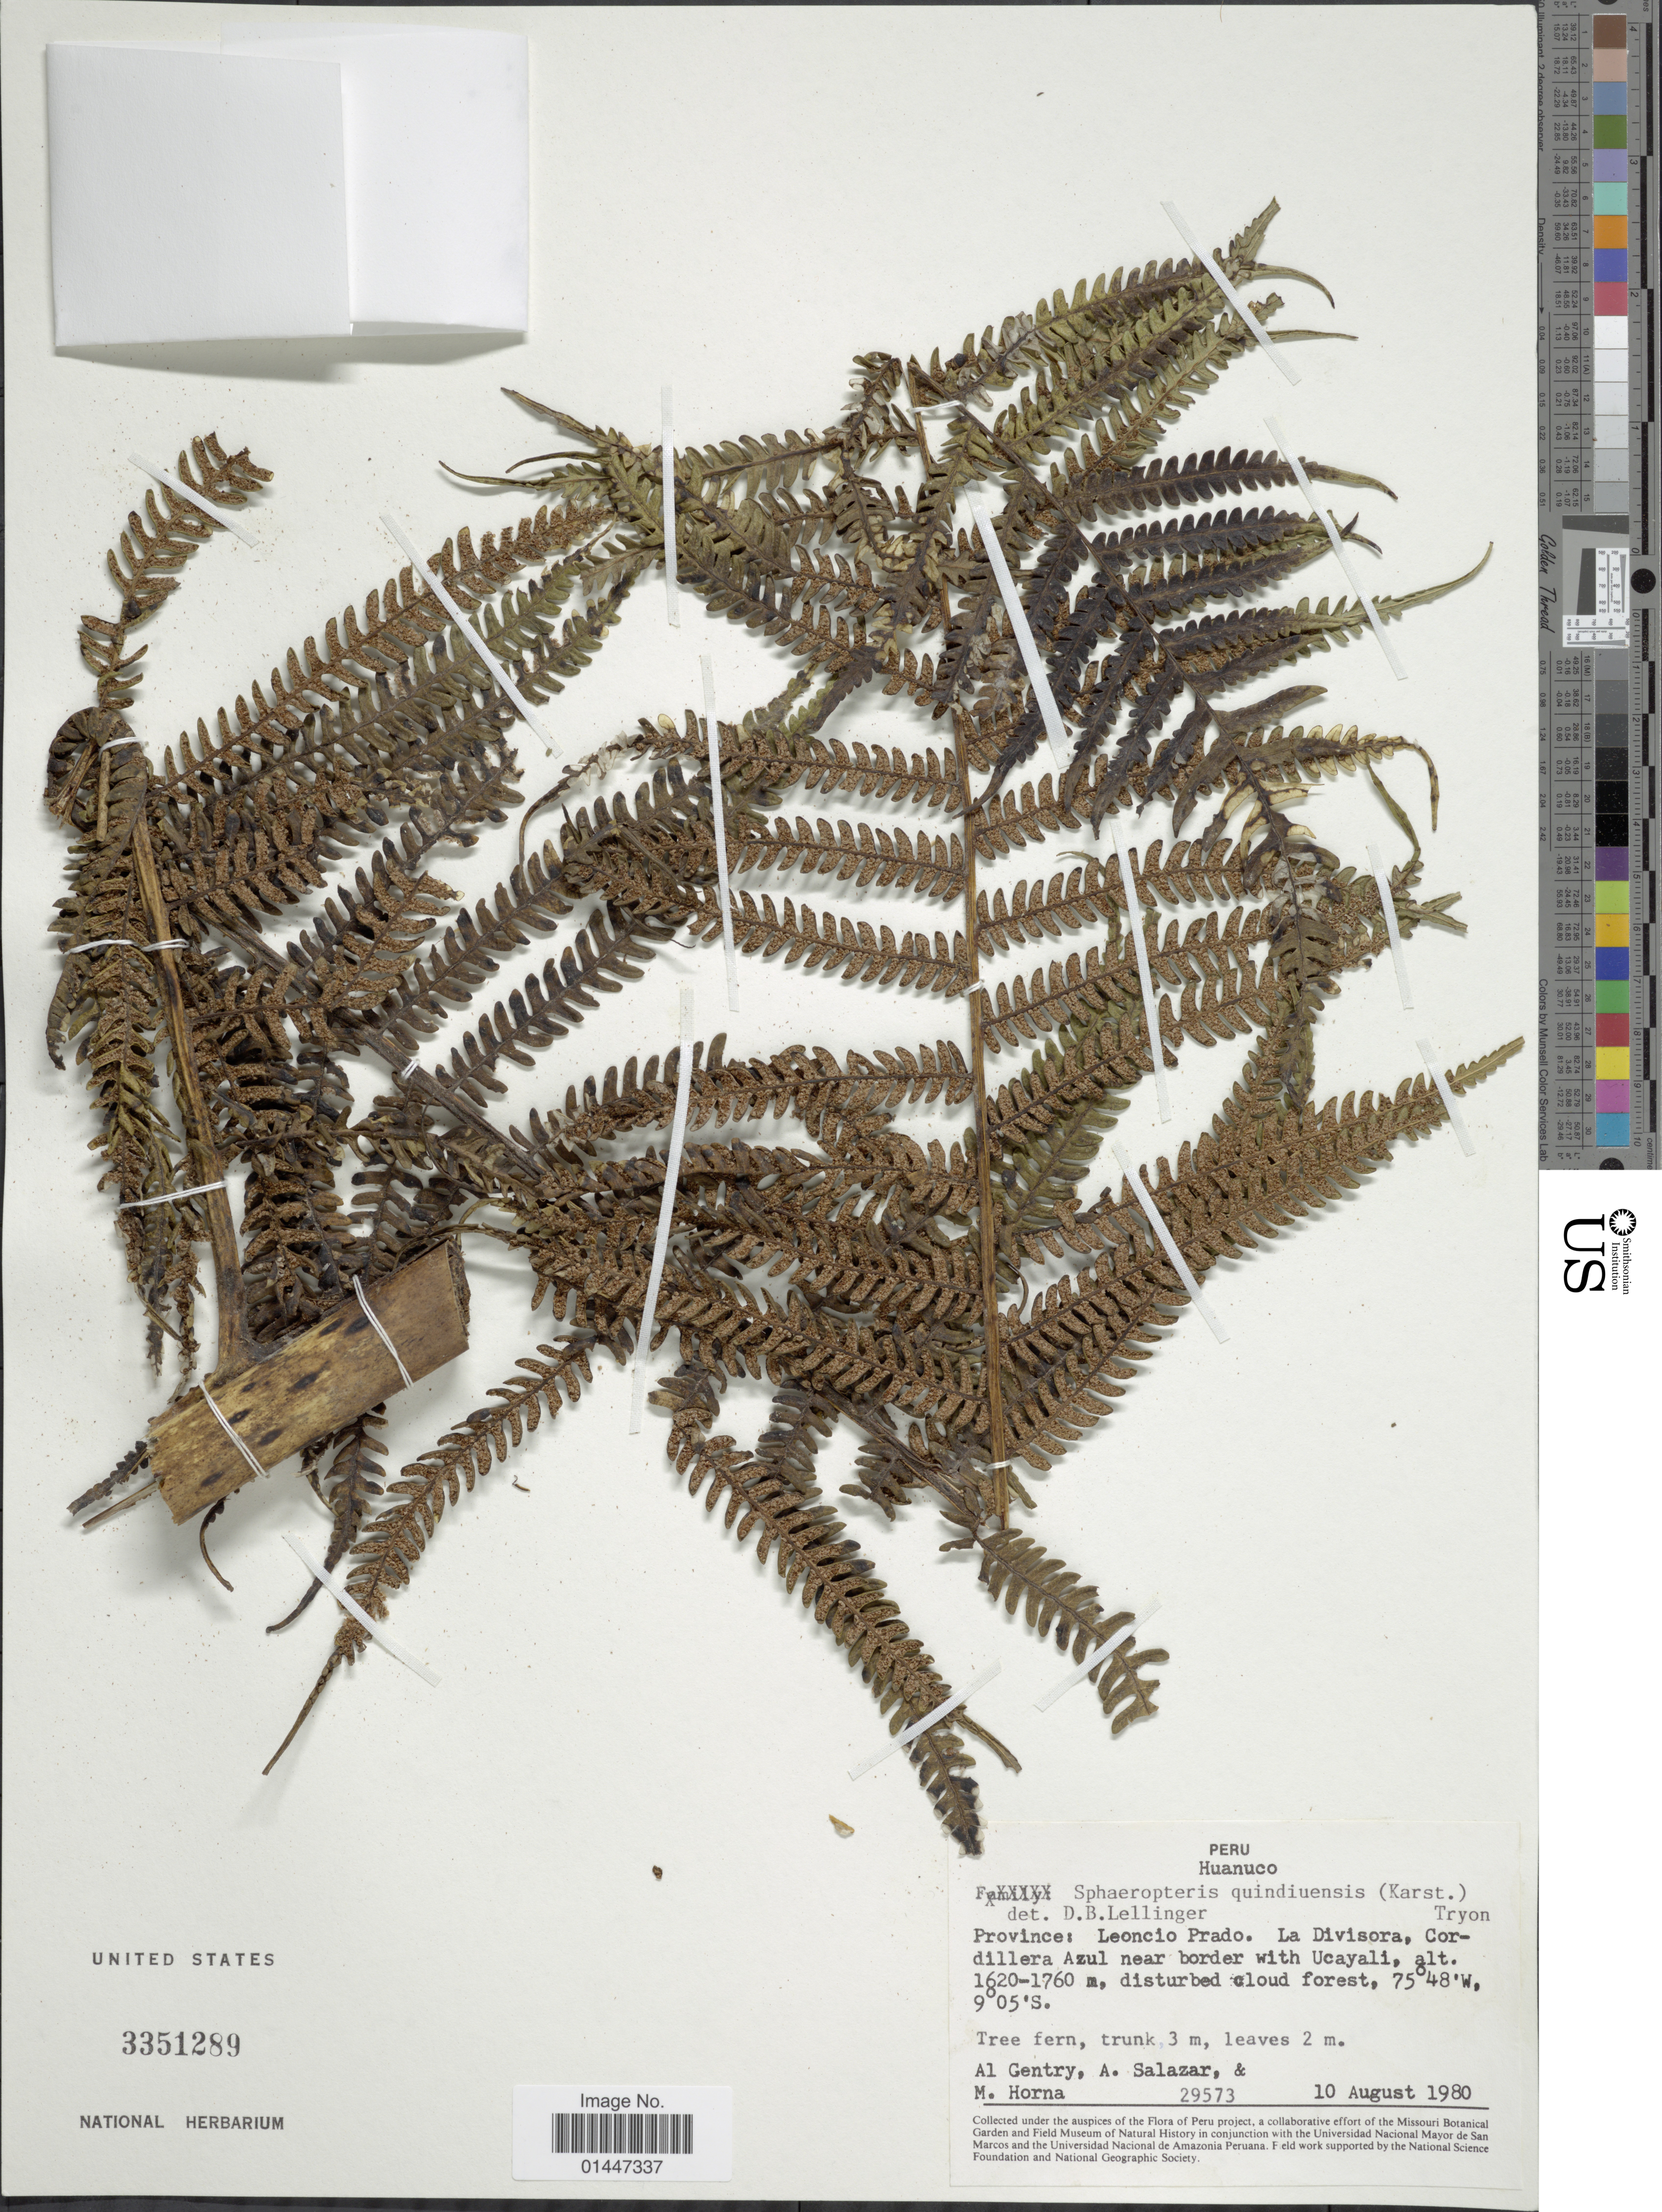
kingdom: Plantae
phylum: Tracheophyta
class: Polypodiopsida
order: Cyatheales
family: Cyatheaceae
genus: Sphaeropteris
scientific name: Sphaeropteris quindiuensis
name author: (H. Karst.) R.M. Tryon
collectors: A. H. Gentry, A. Salazar & M. Horna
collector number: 29573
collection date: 1980-08-10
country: Peru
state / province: Huánuco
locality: Province: Leoncio Prado. La Divisora, Cordillera Azul near border with Ucayali, disturbed cloud forest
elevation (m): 1620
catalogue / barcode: US 3351289